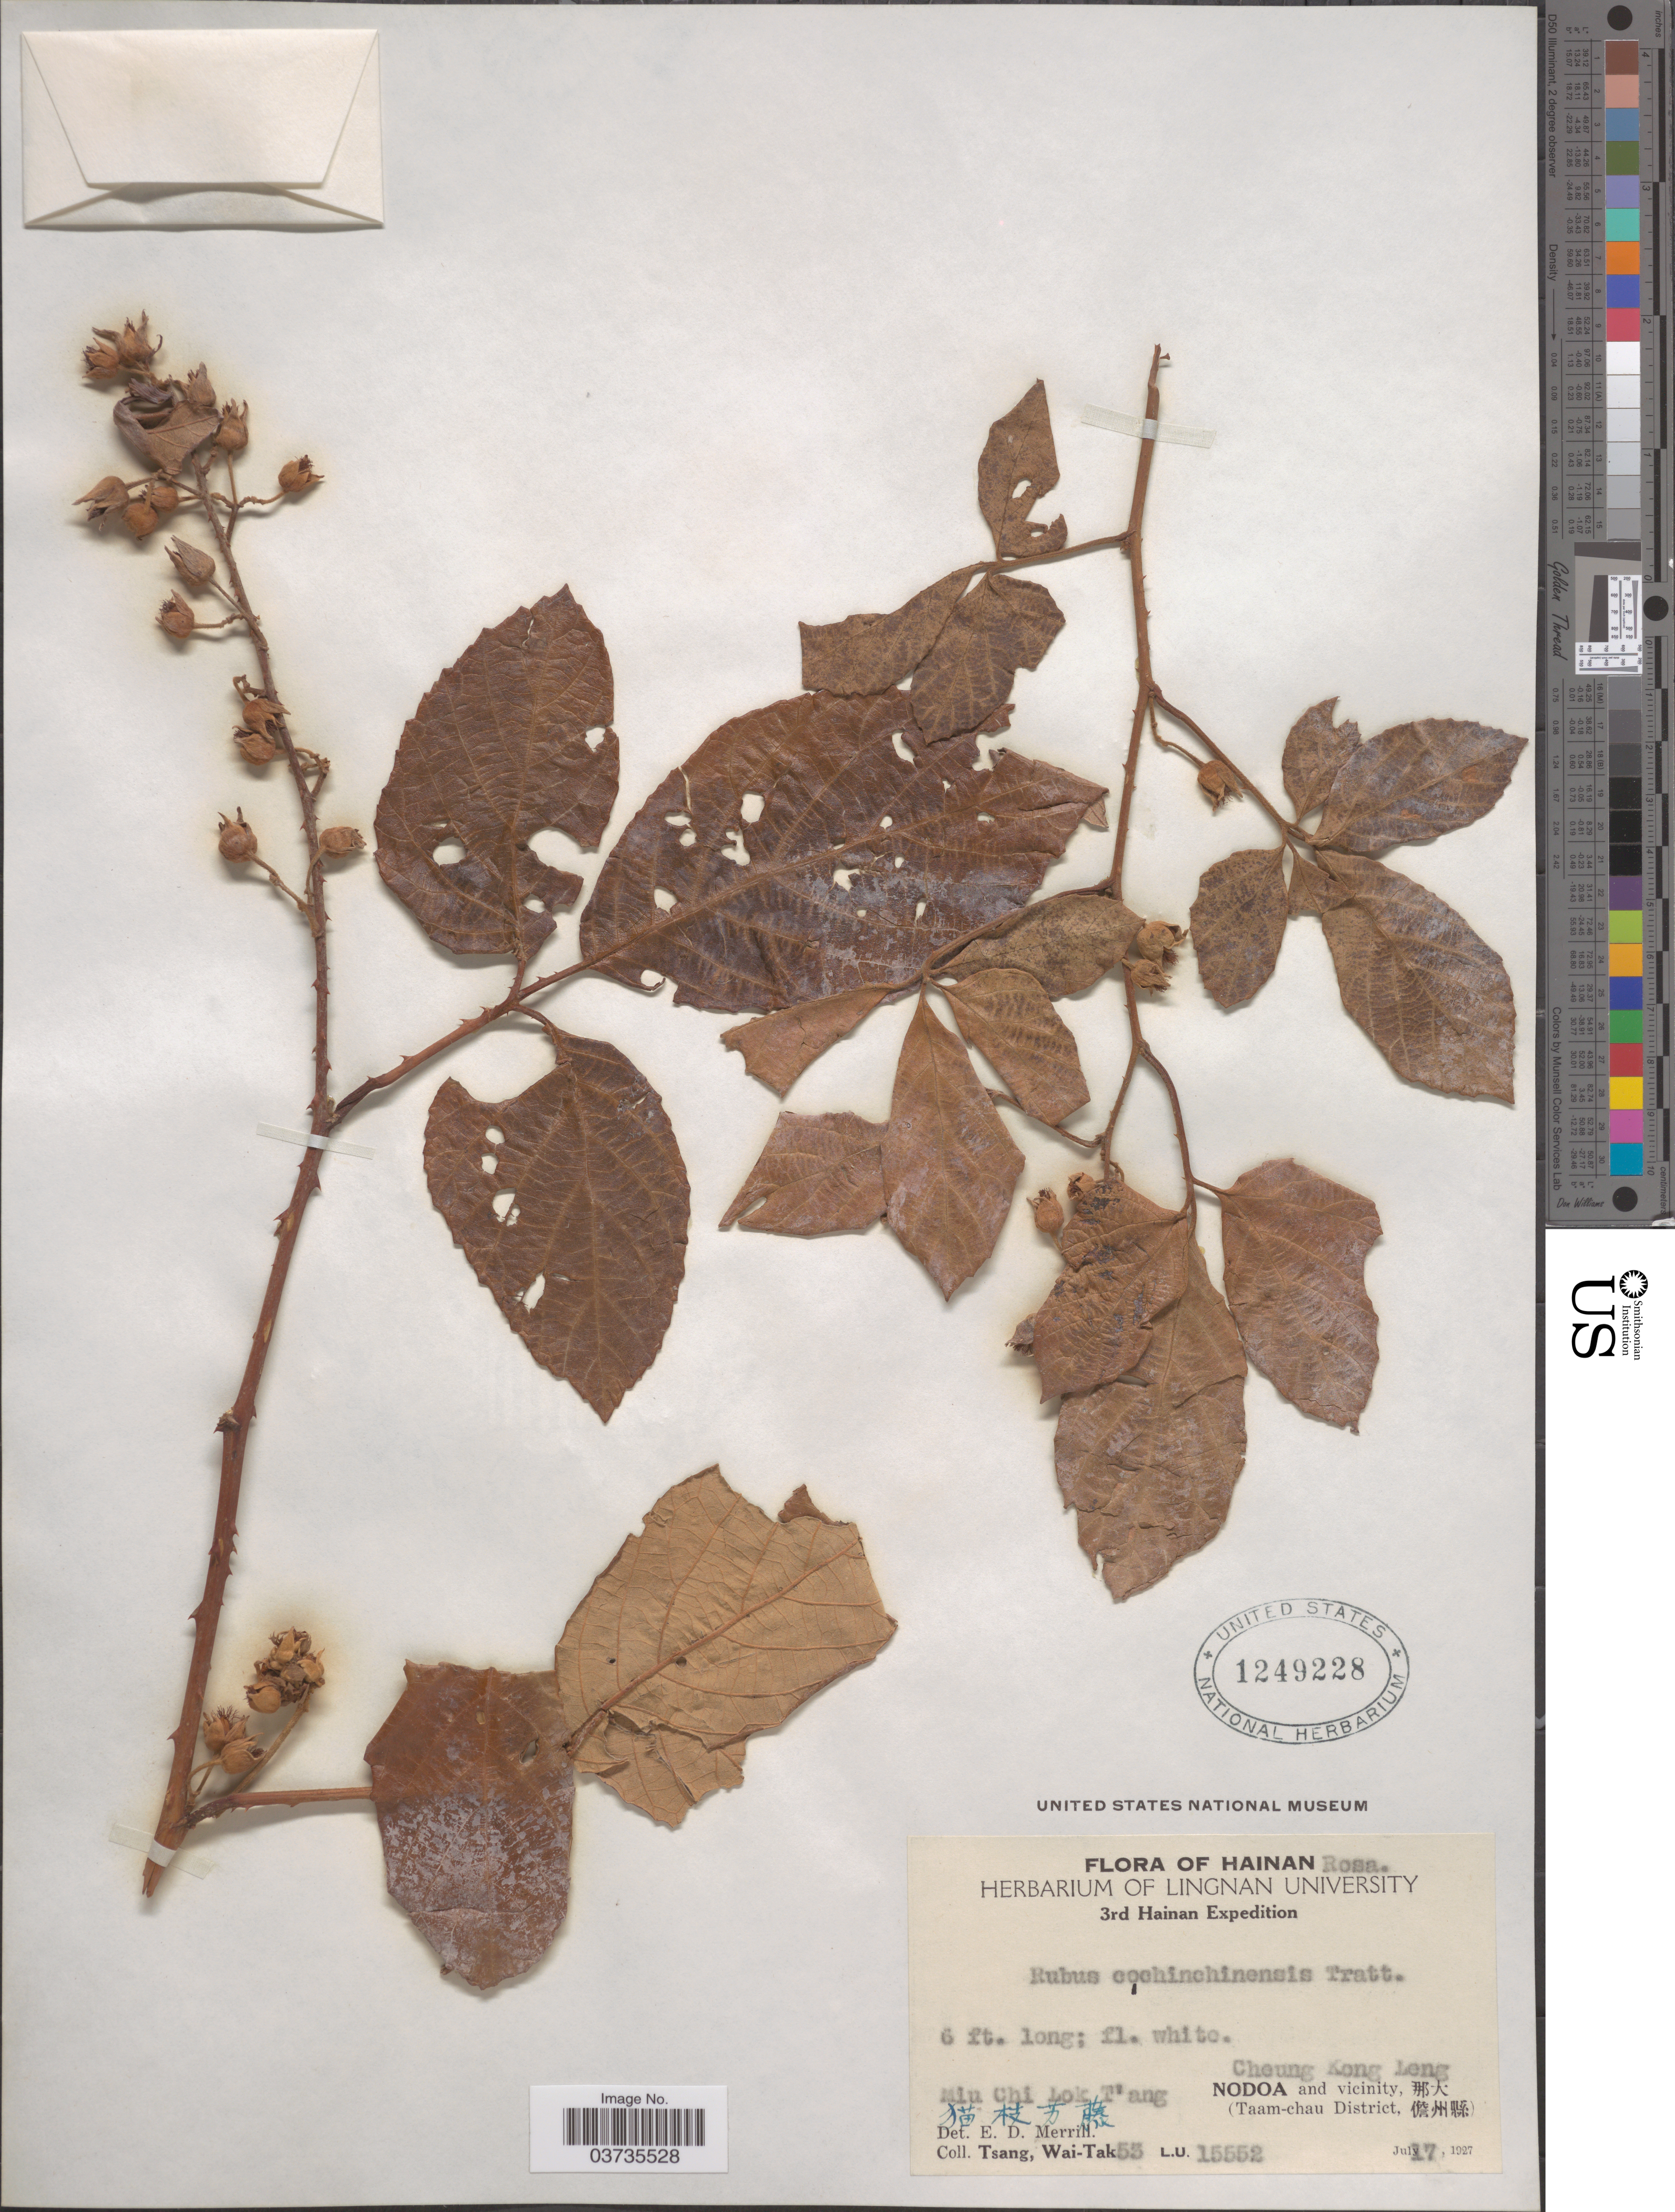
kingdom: Plantae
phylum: Tracheophyta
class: Magnoliopsida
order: Rosales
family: Rosaceae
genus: Rubus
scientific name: Rubus cochinchinensis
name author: Tratt.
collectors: W. T. Tsang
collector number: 53 L.U. 15552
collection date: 1927-07-17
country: China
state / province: Hainan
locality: Cheung Kong Leng, Nodoa and vicinity, X, (Taam-chau District, X). Miu Chi Lok T'ang.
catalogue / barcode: US 1249228